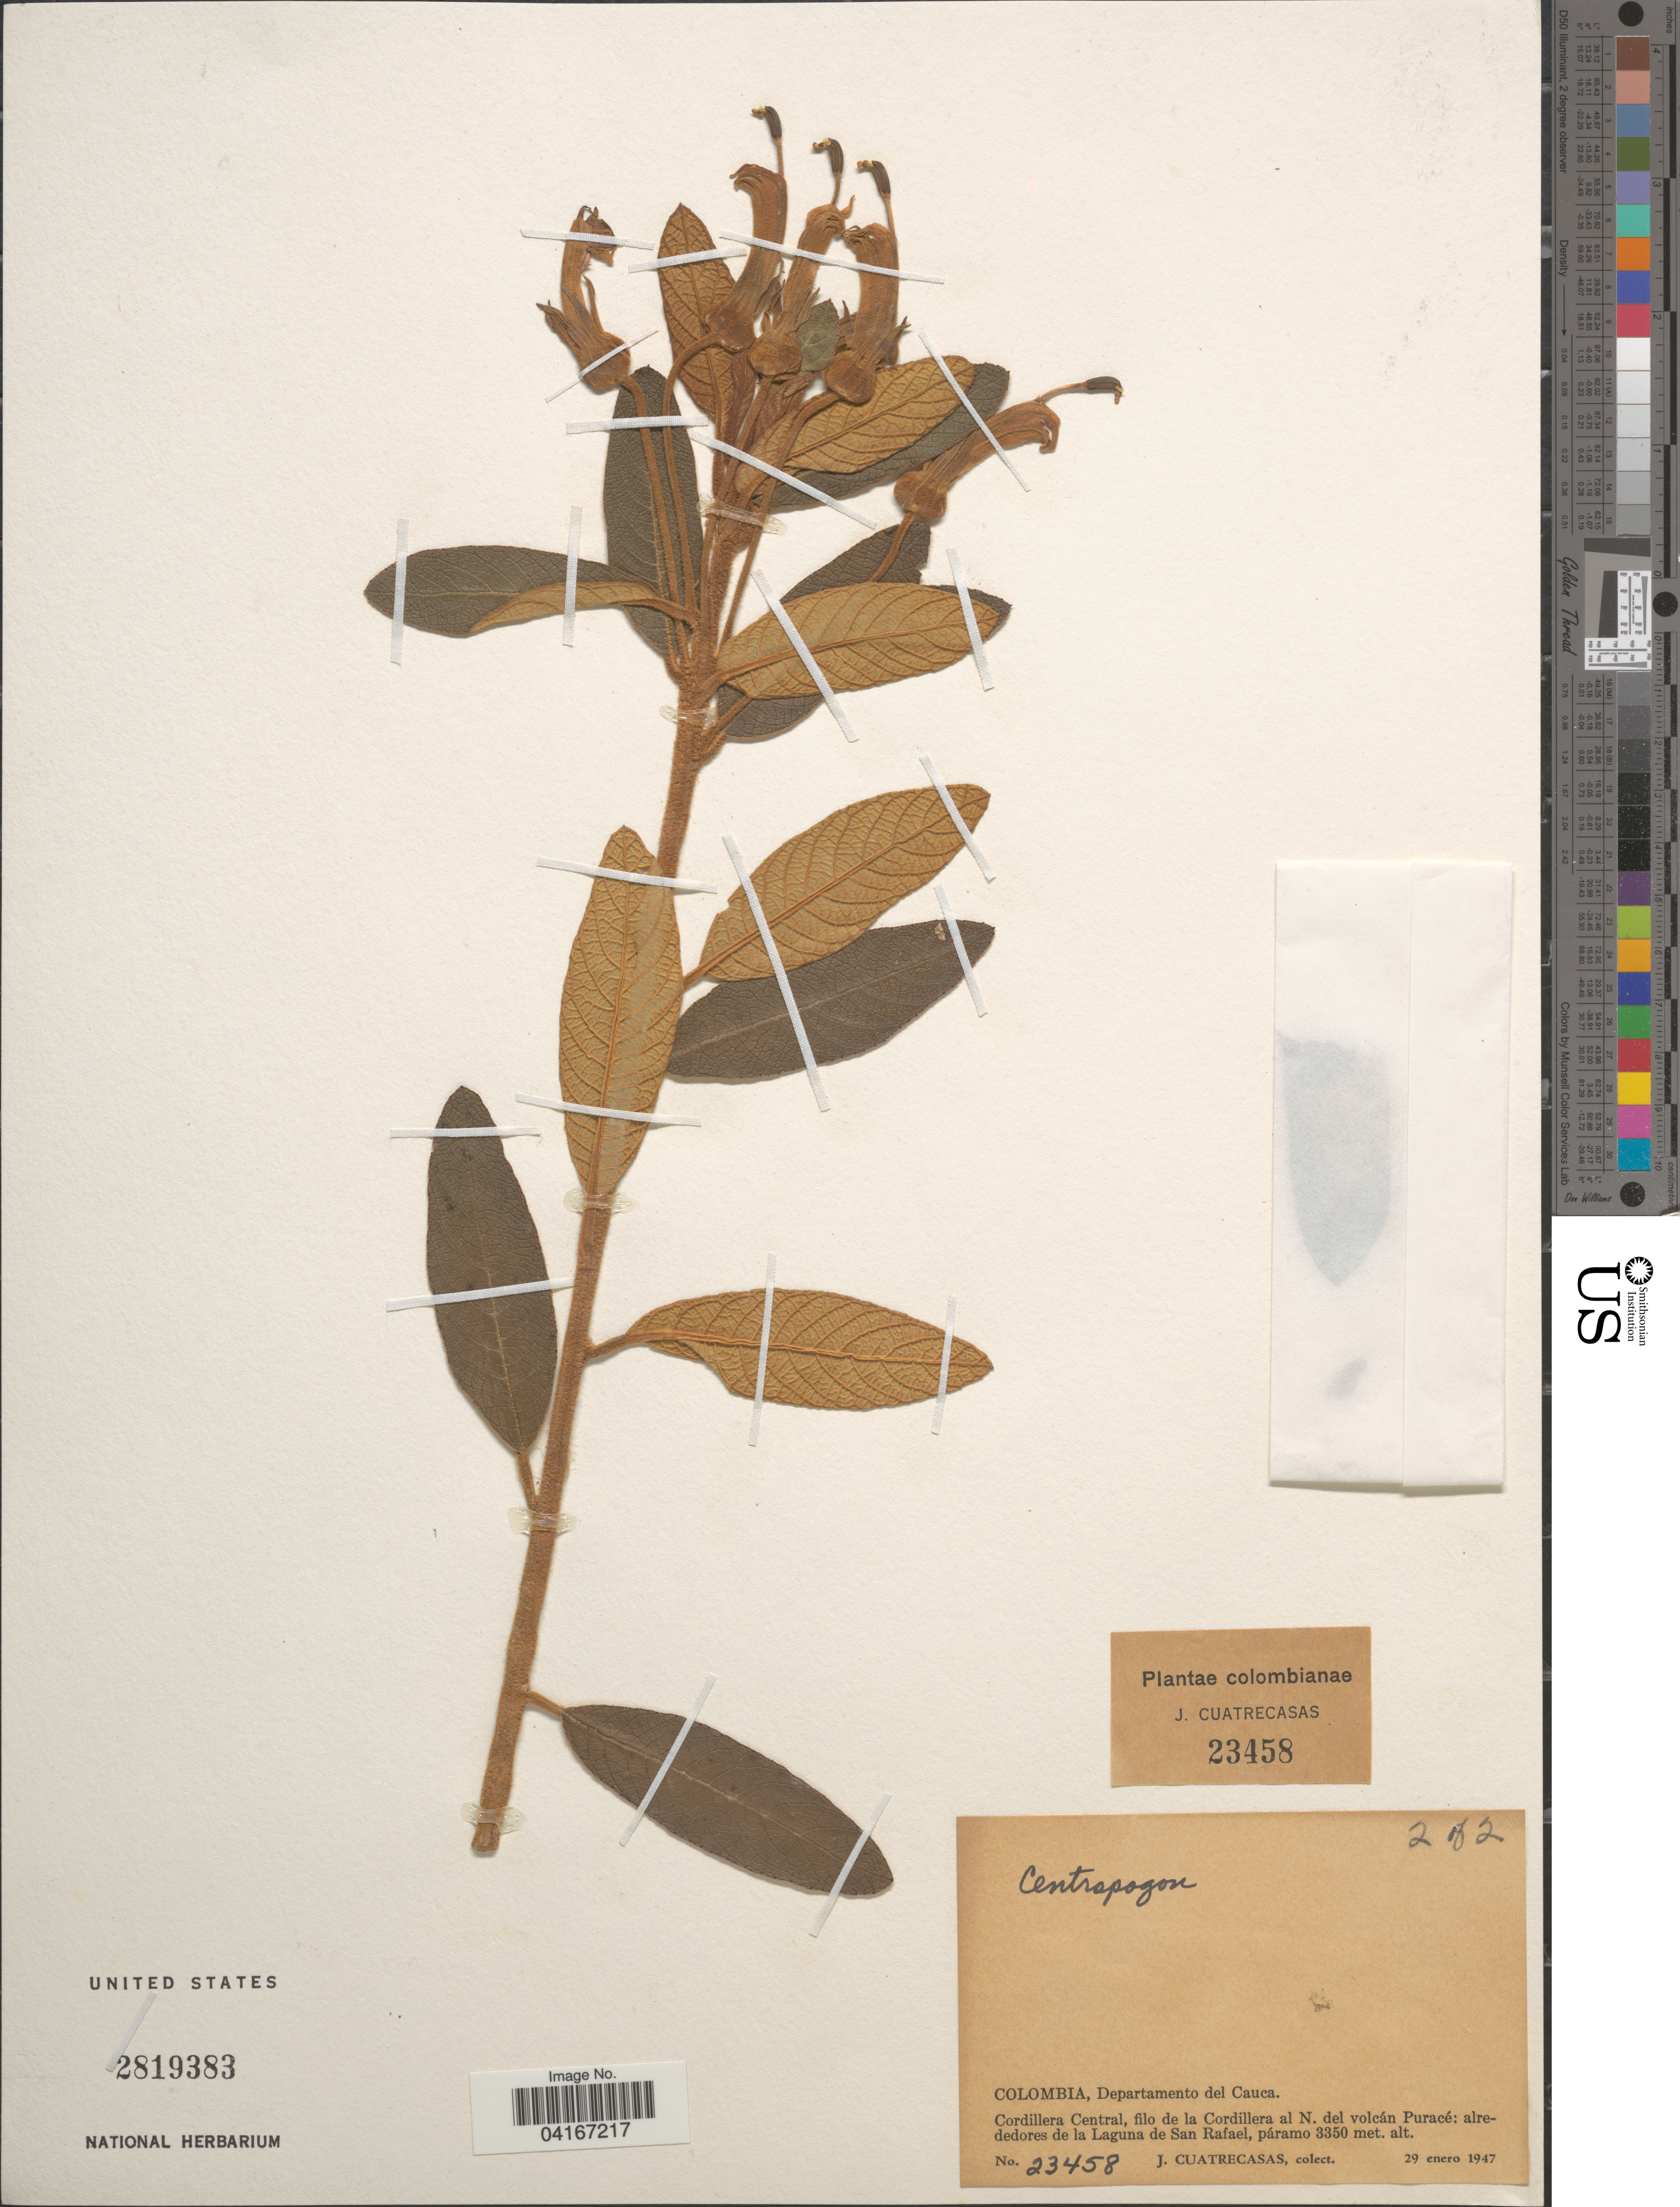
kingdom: Plantae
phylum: Tracheophyta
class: Magnoliopsida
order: Asterales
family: Campanulaceae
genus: Centropogon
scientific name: Centropogon sp.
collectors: J. Cuatrecasas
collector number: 23458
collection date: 1947-01-29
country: Colombia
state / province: Cauca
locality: Departamento del Cauca. Cordillera Central, filo de la Cordillera al N. del volcán Puracé: alrededores de la Laguna de San Rafael.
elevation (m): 3350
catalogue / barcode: US 2819383